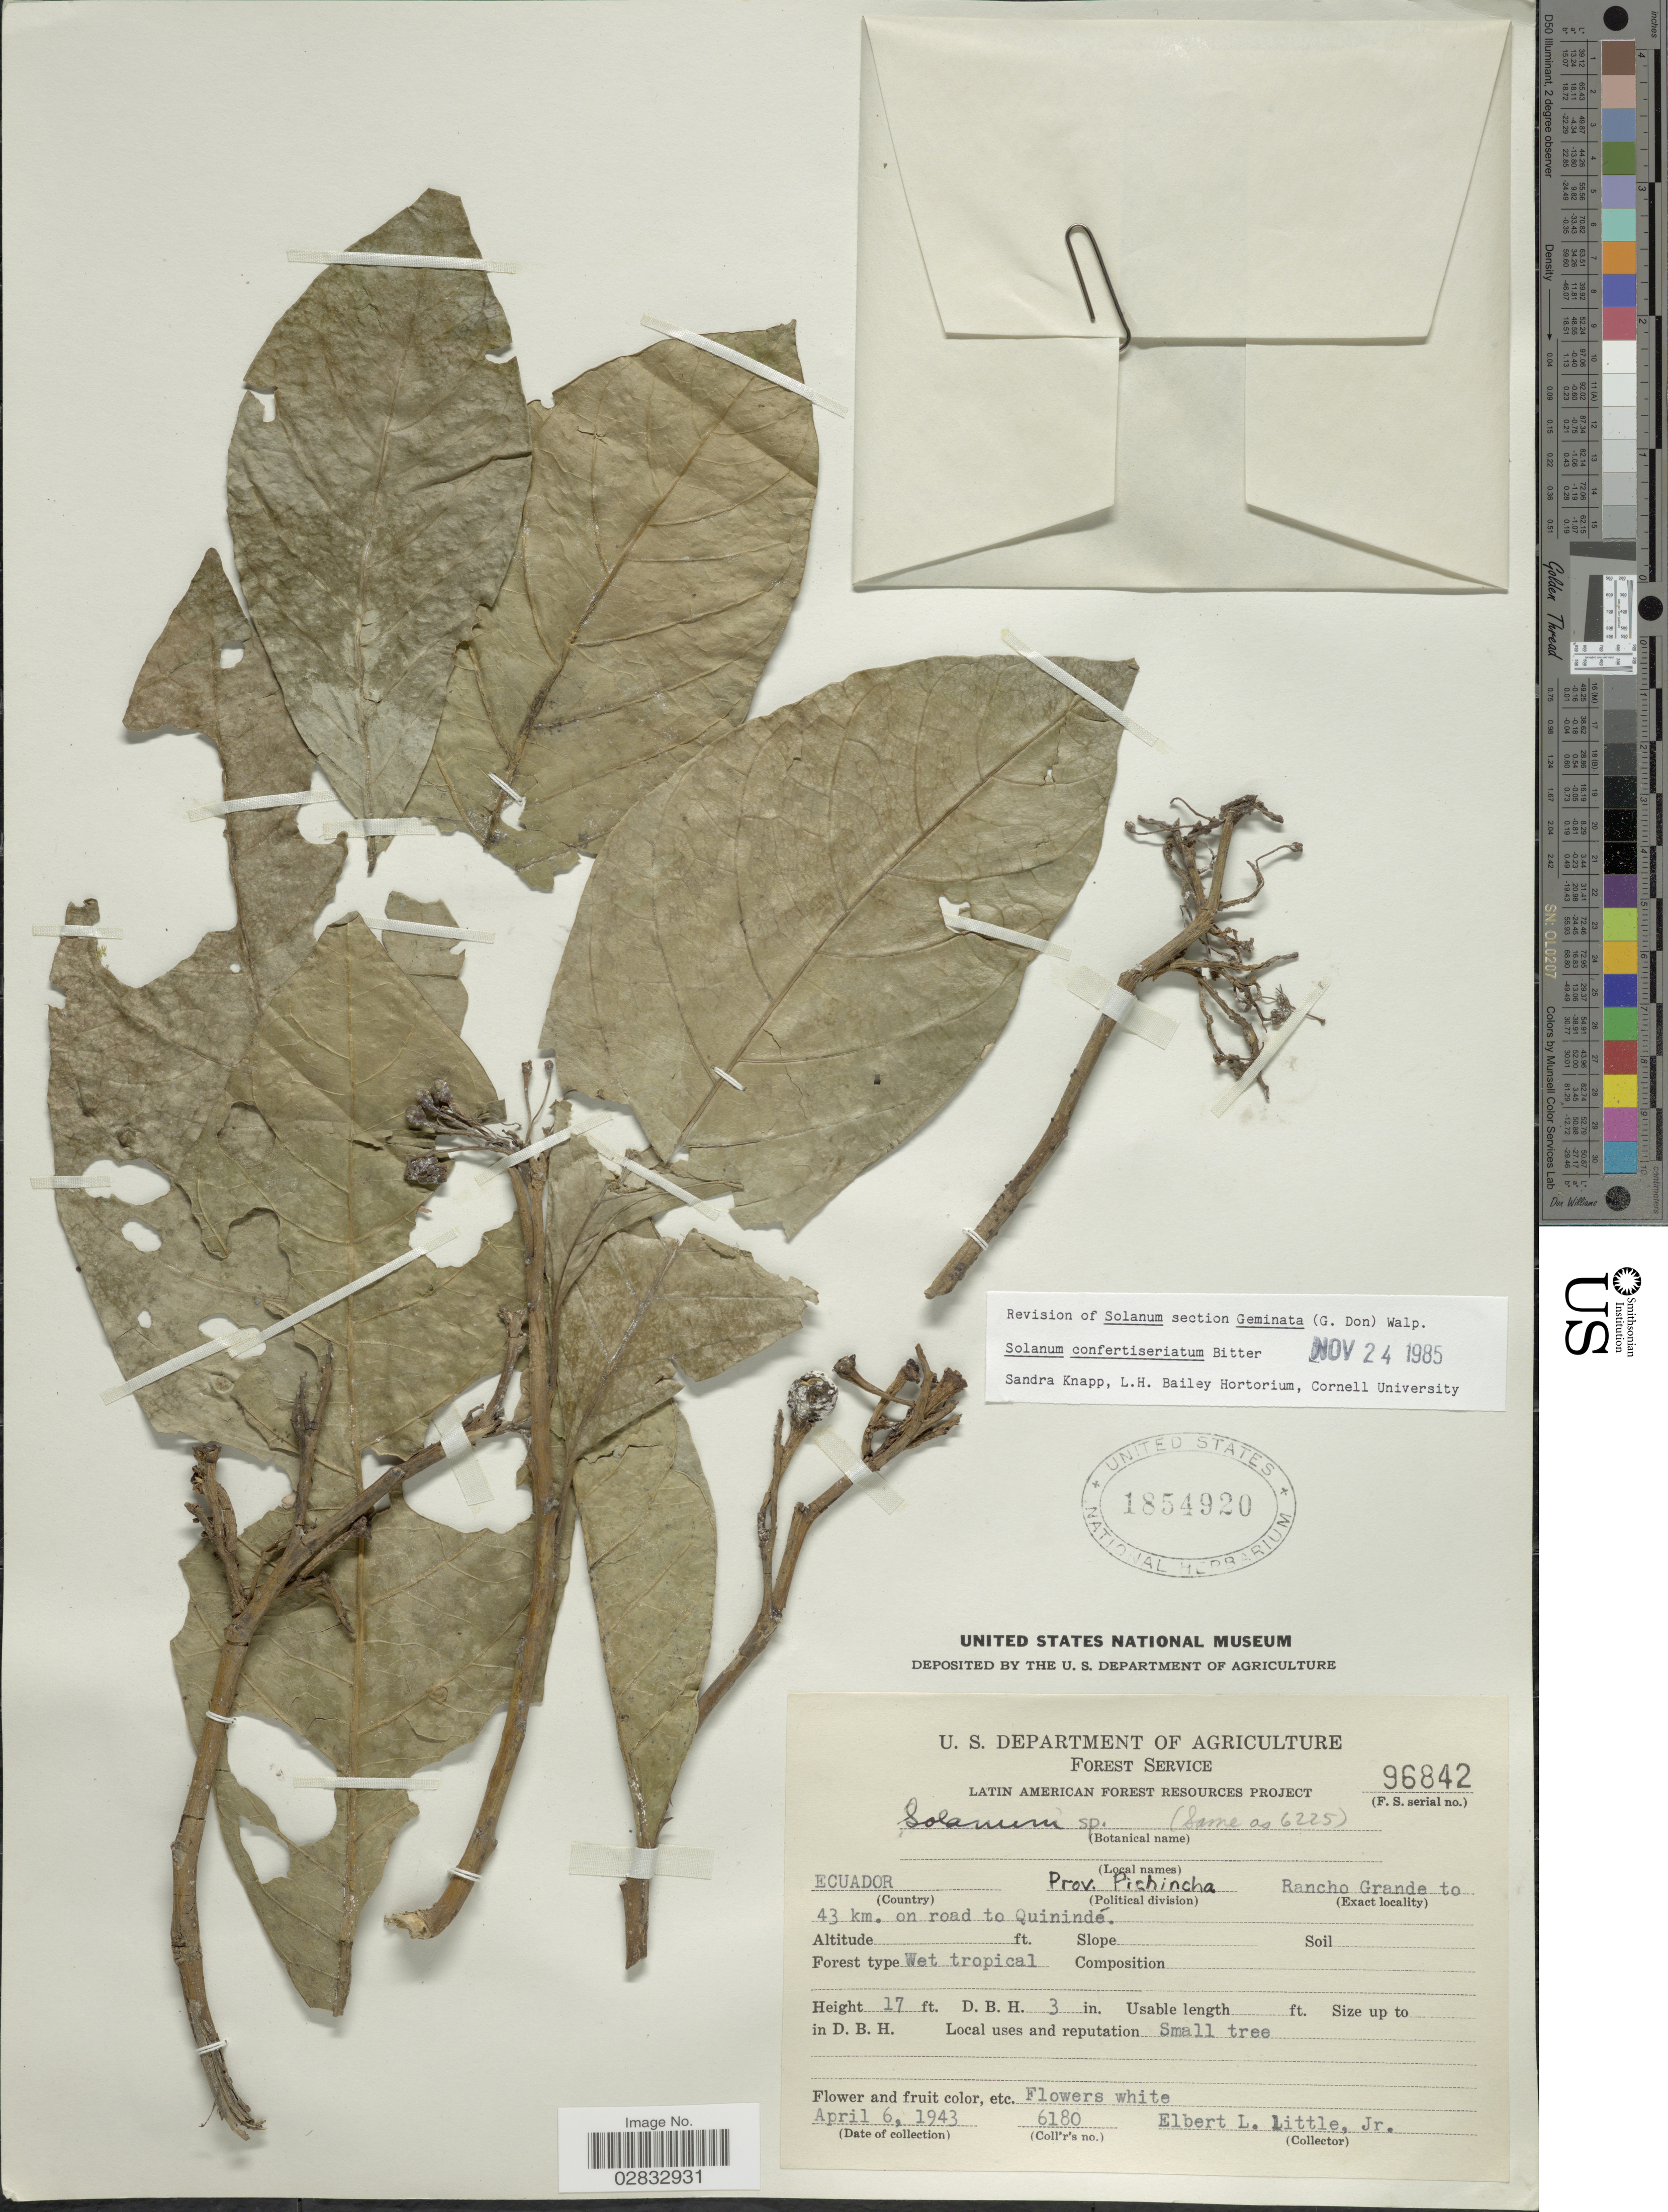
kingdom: Plantae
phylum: Tracheophyta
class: Magnoliopsida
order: Solanales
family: Solanaceae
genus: Solanum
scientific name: Solanum confertiseriatum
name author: Bitter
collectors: E. L. Little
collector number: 6180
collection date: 1943-04-06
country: Ecuador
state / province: Esmeraldas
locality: Rancho Grande to 43 km. on road to Quinindé.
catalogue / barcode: US 1854920